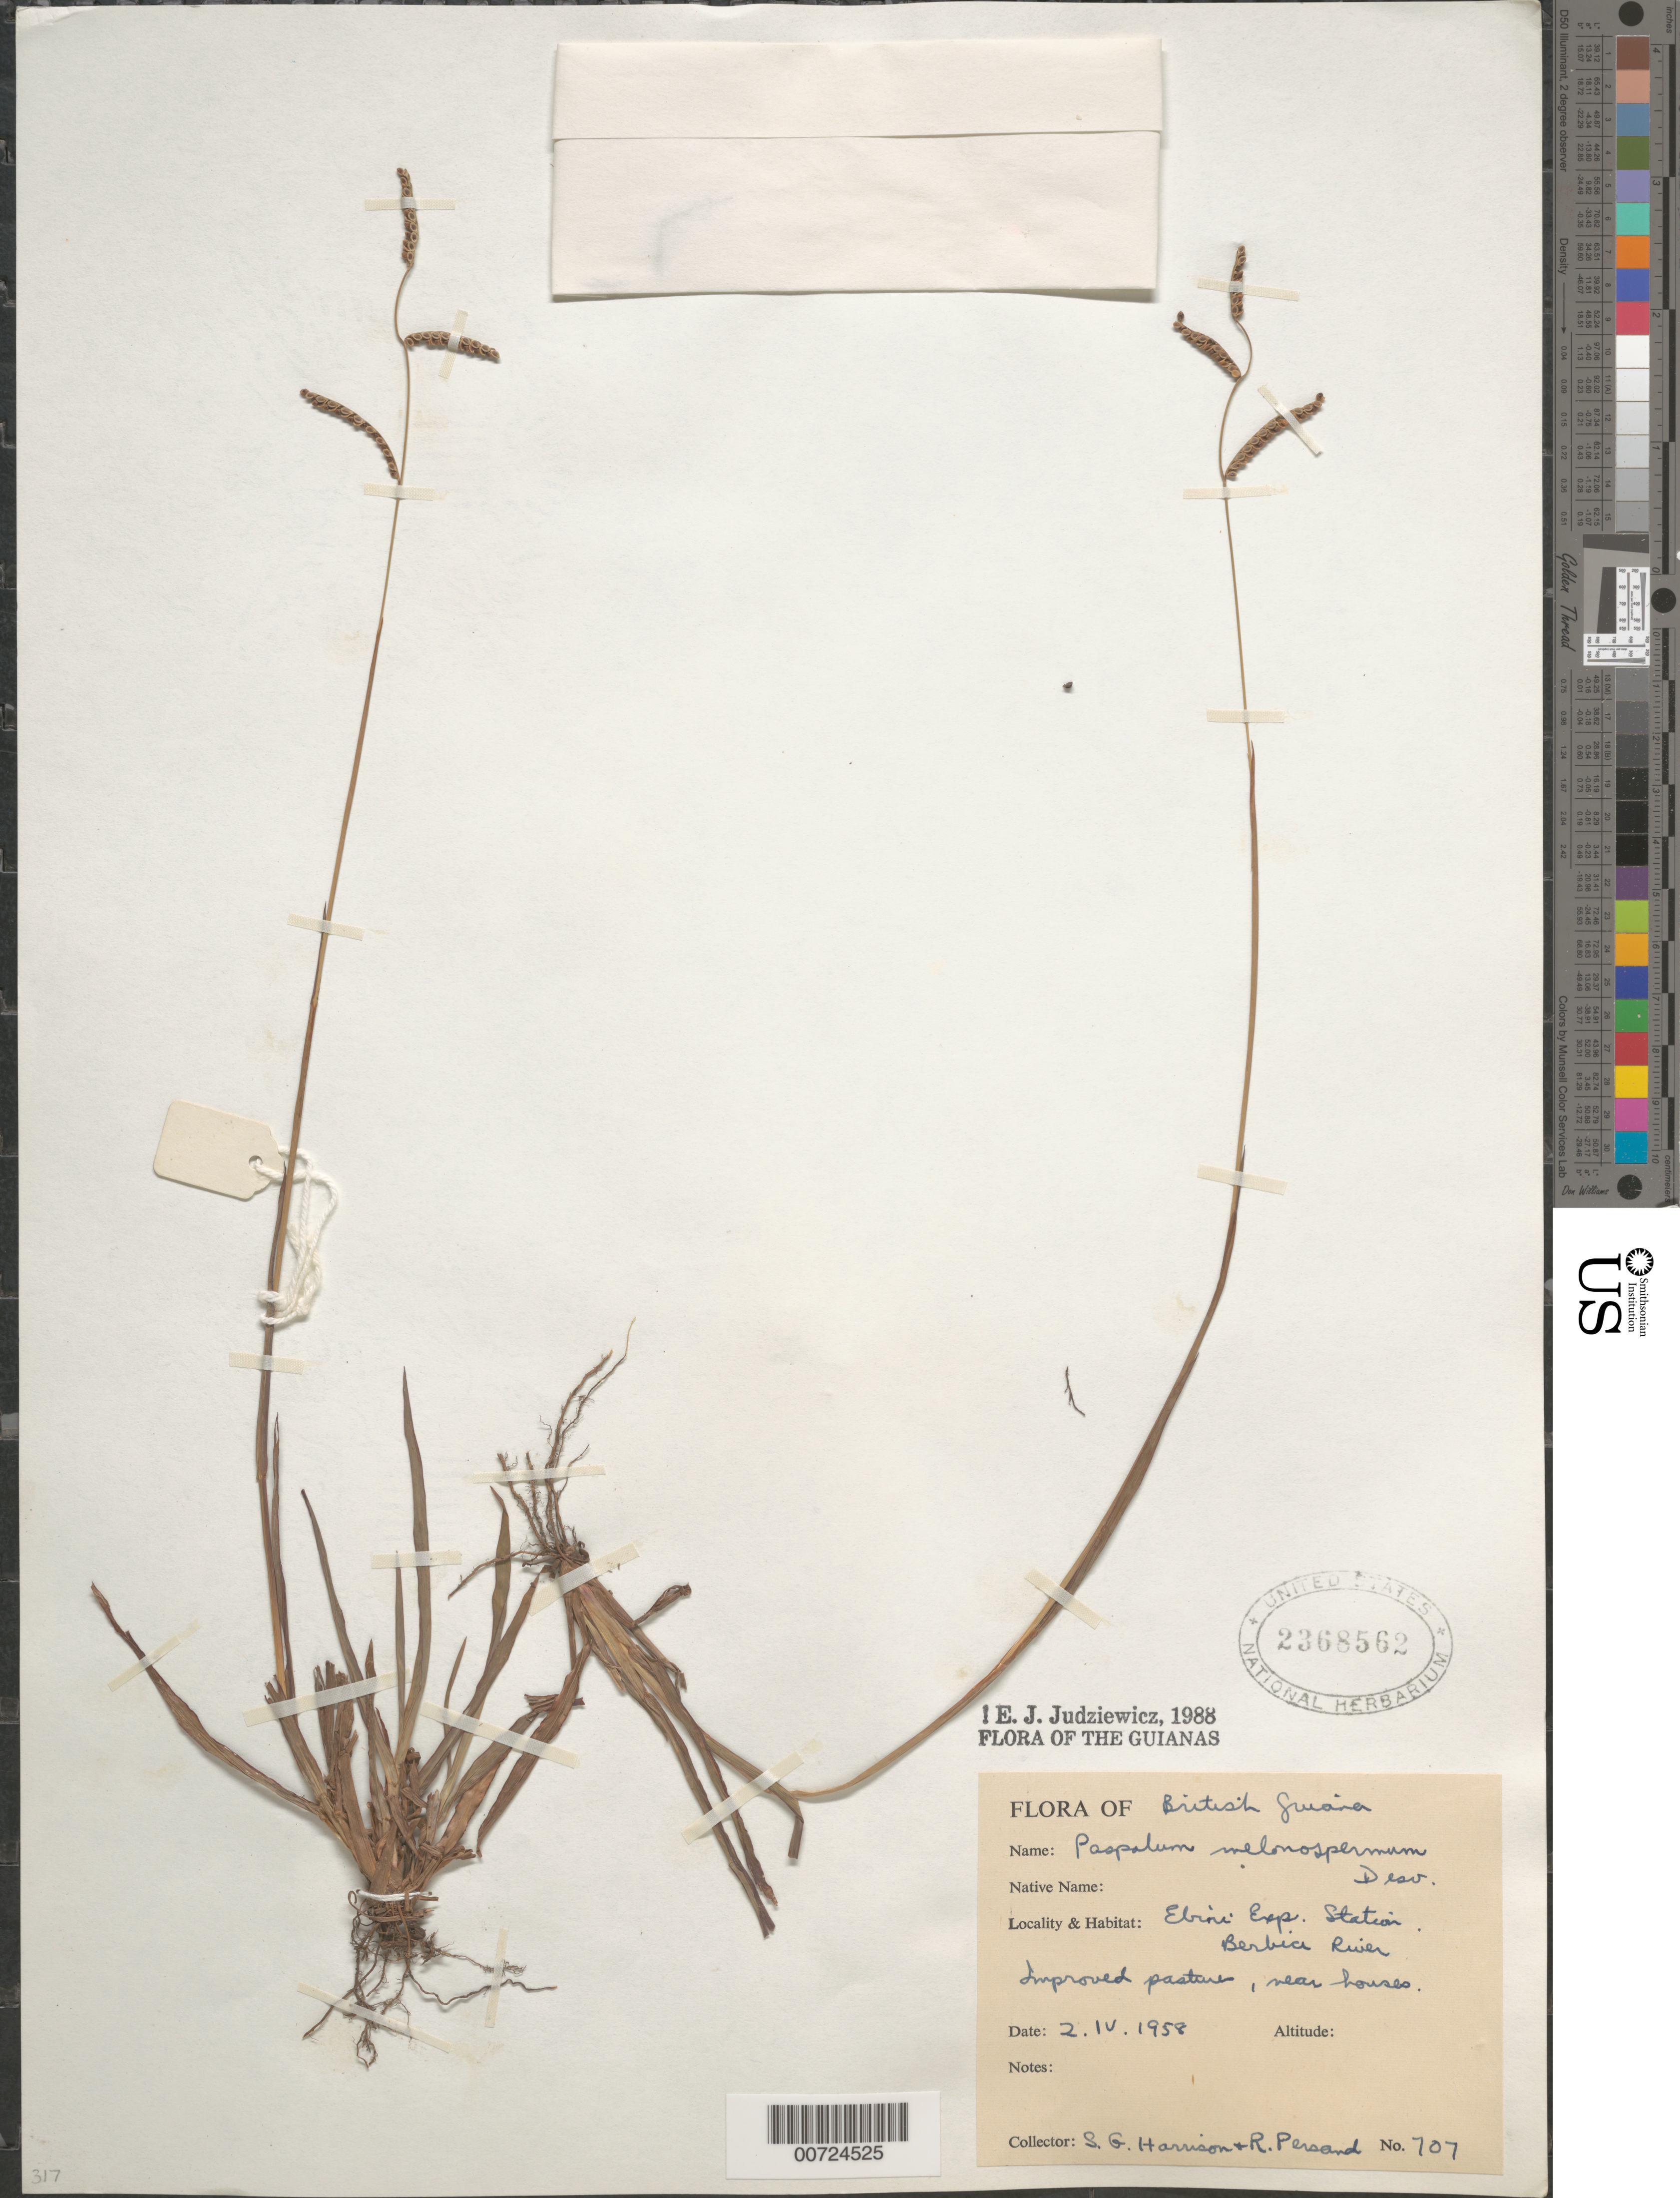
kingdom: Plantae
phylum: Tracheophyta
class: Liliopsida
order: Poales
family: Poaceae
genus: Paspalum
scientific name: Paspalum melanospermum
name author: Desv. ex Poir.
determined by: Judziewicz, E. J.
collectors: S. G. Harrison & R. Persand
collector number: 707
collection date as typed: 2-Apr-58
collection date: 1958-04-02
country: Guyana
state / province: U. Demerara-Berbice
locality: Ebini Experimental Station, Berbice River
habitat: Improved pasture, near houses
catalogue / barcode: US 2368562